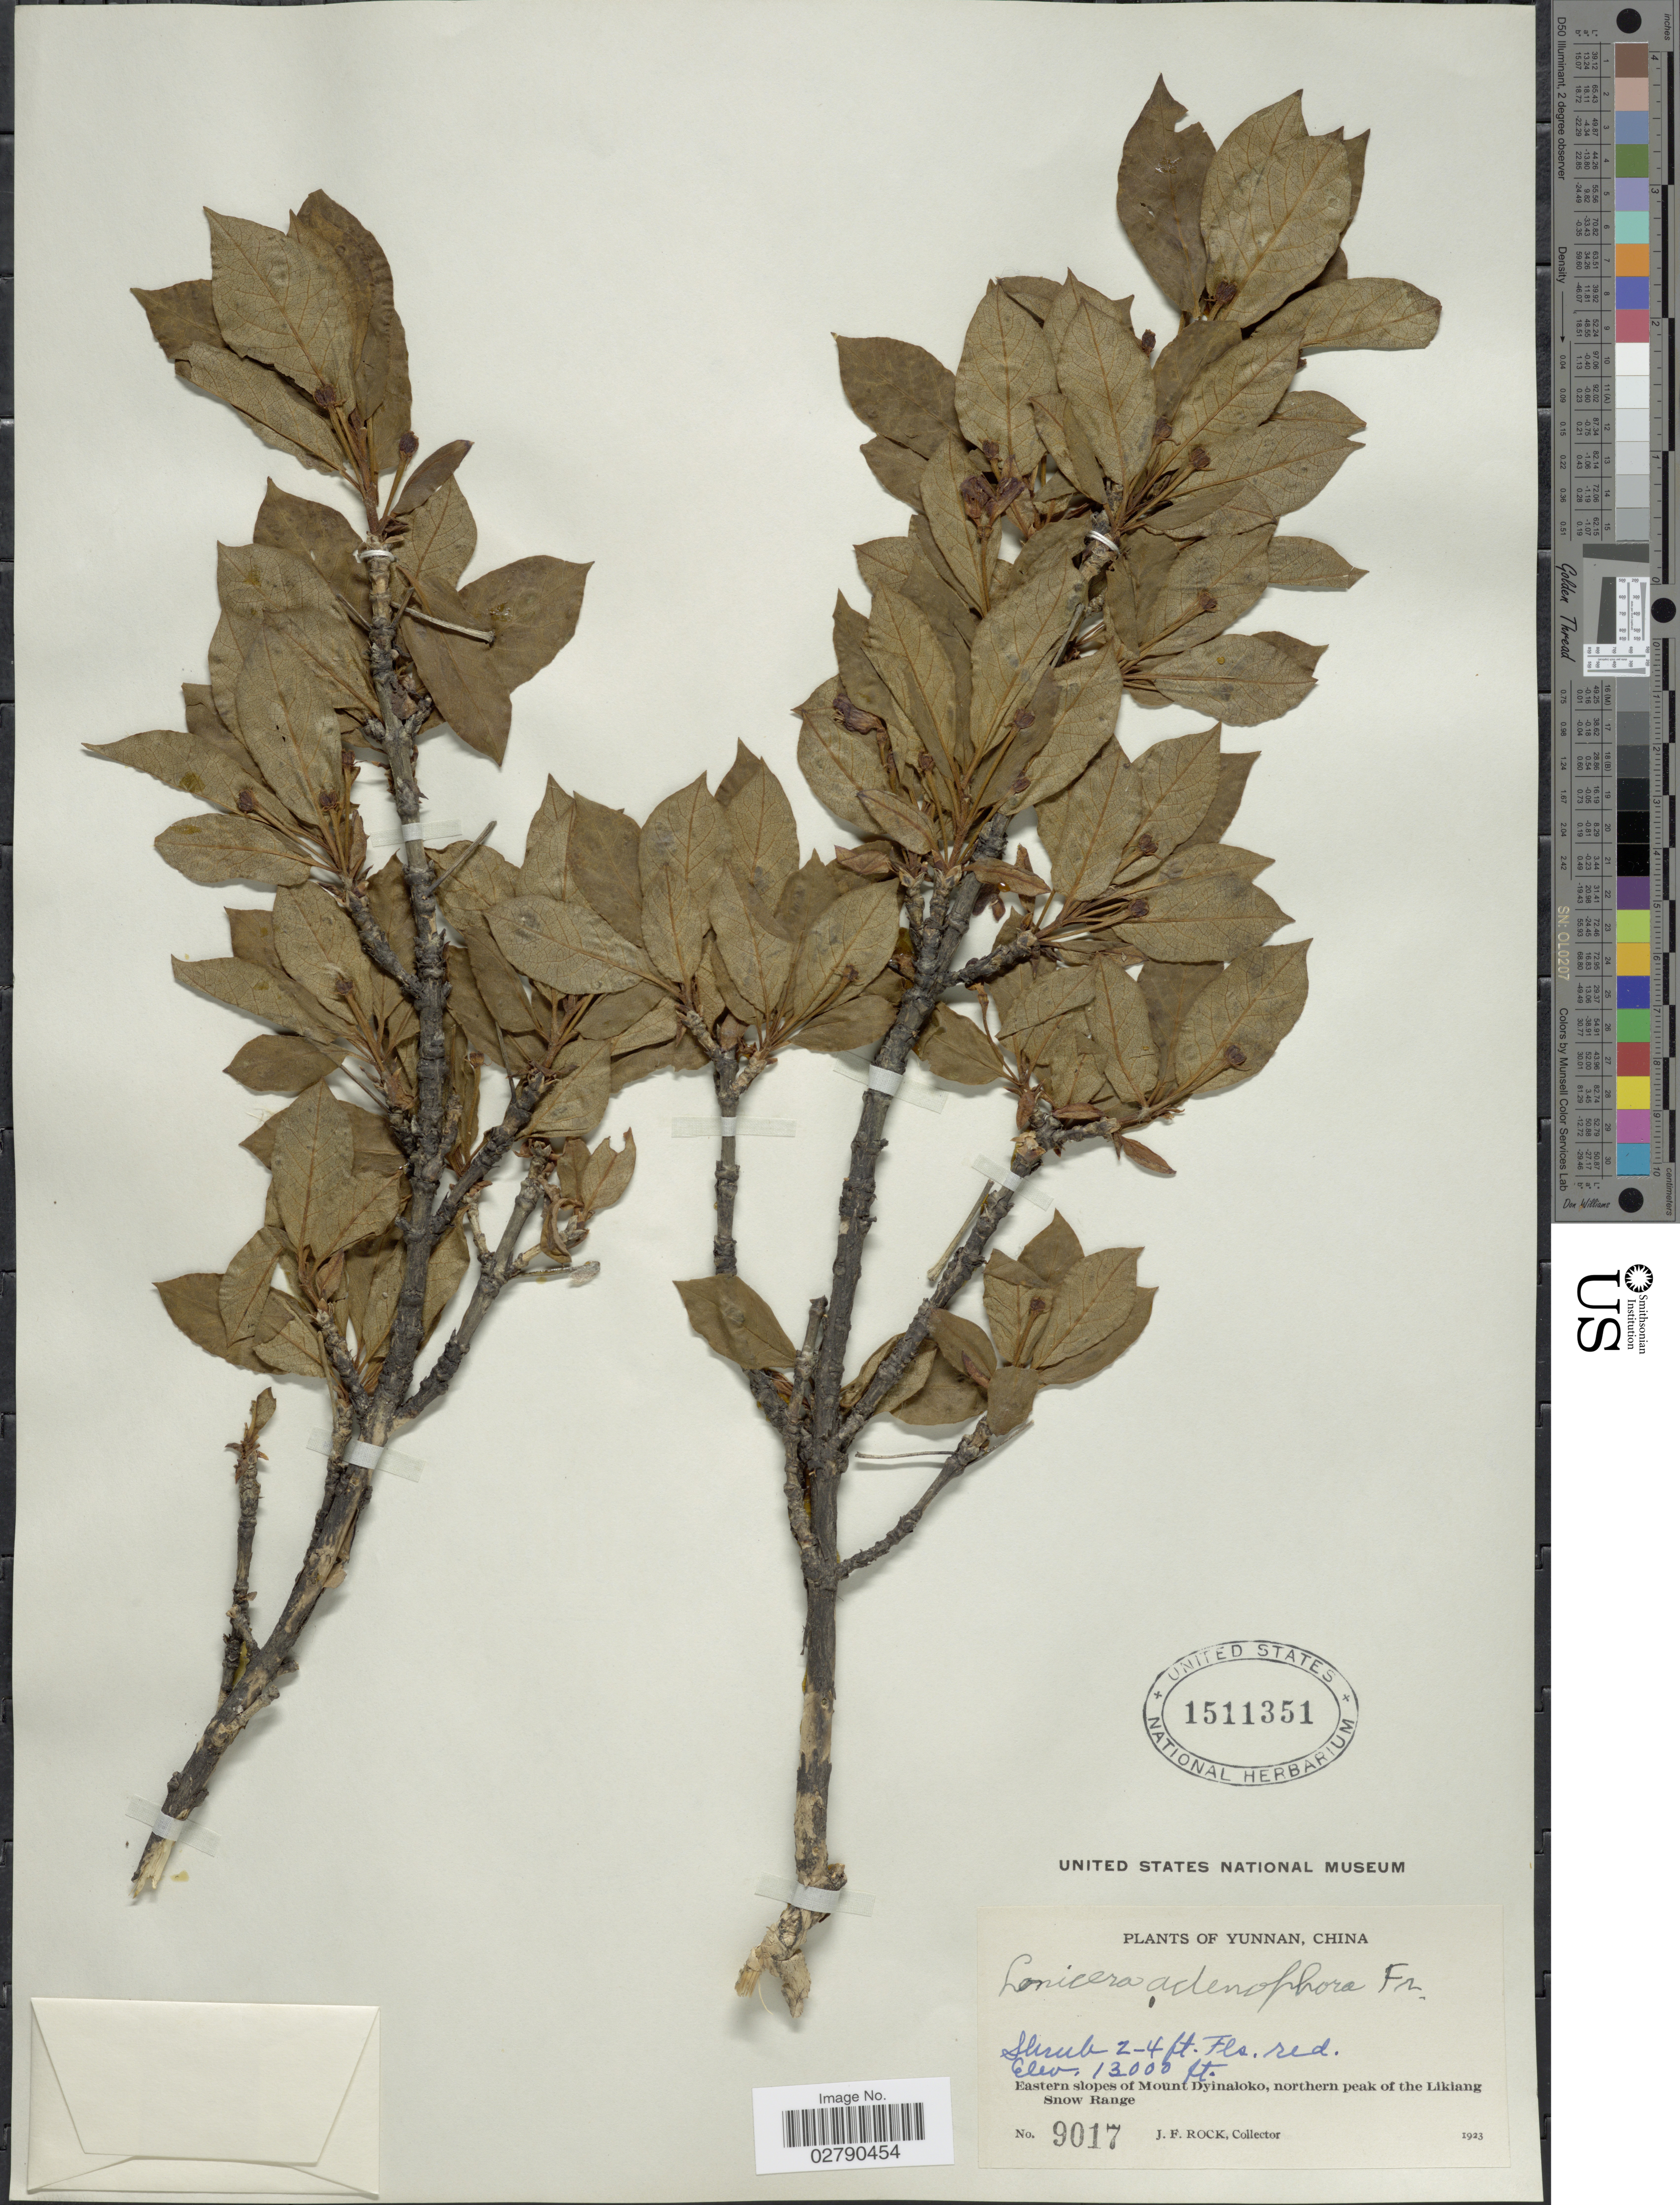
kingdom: Plantae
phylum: Tracheophyta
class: Magnoliopsida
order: Dipsacales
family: Caprifoliaceae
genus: Lonicera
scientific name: Lonicera adenophora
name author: Franch.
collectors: J. Rock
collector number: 9017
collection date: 1923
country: China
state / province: Yunnan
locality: Eastern slopes of Mount Dyinaloko, northern peak of the Likiang Snow Range.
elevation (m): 3962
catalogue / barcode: US 1511351